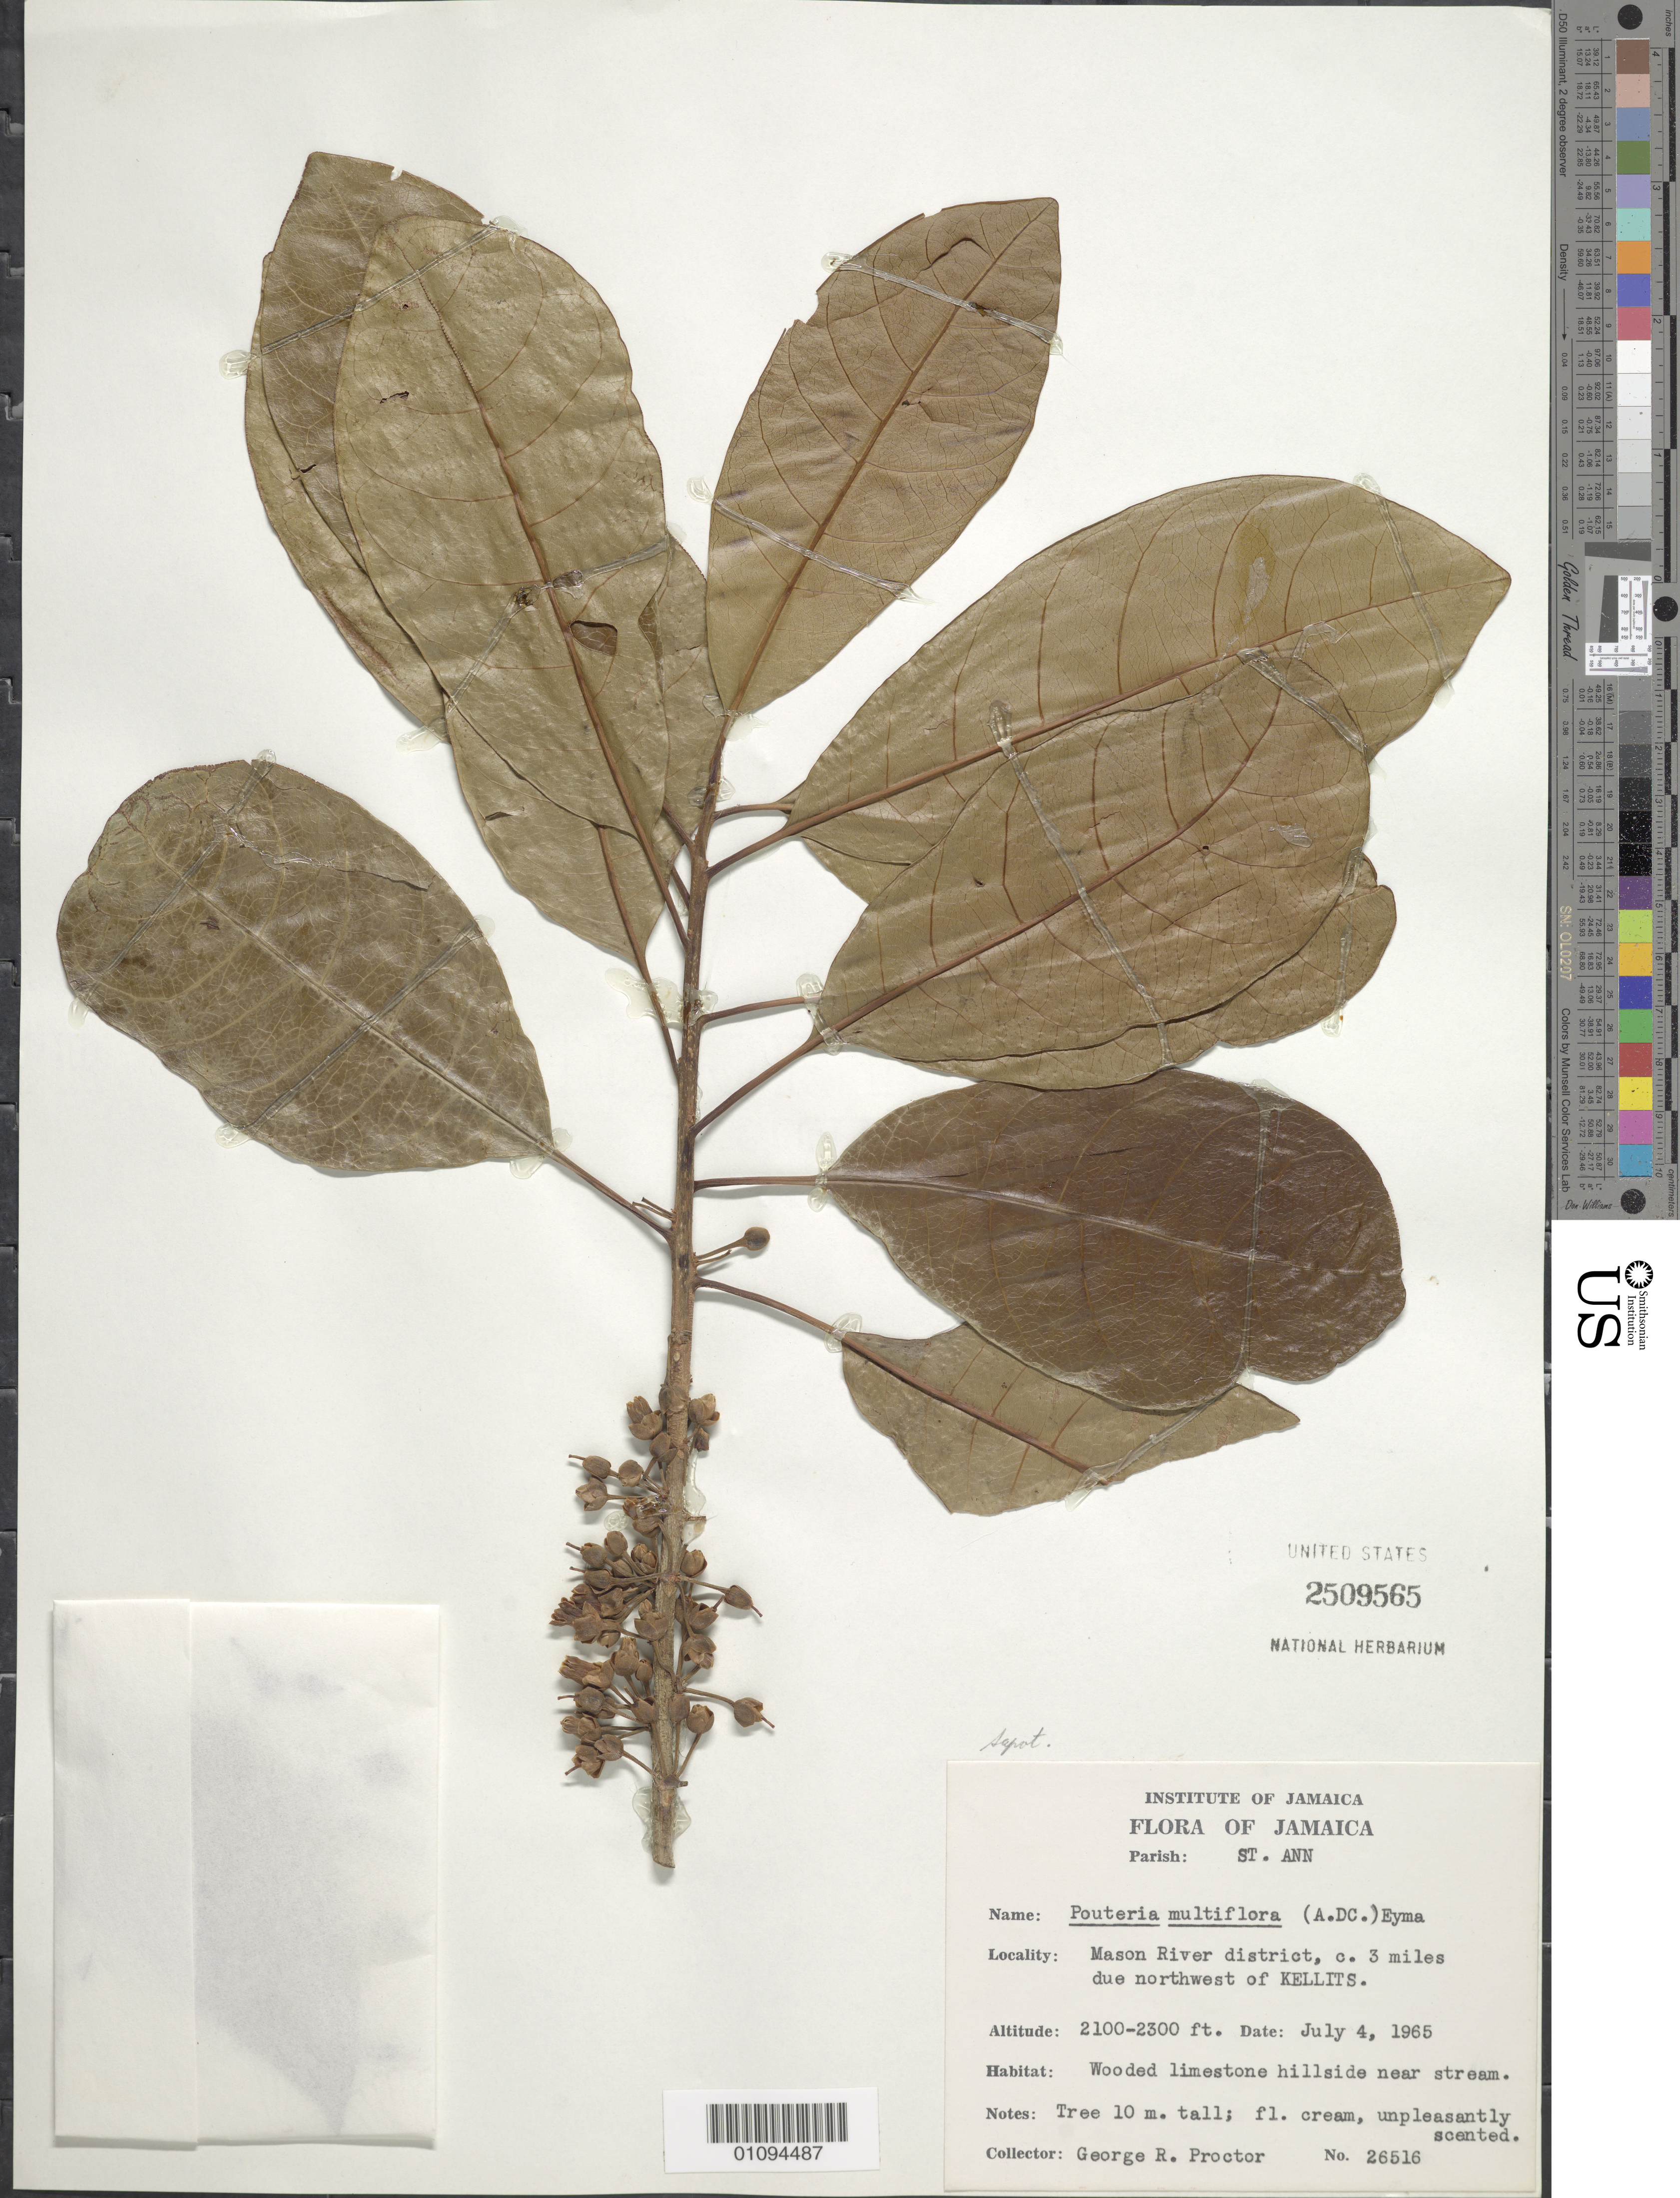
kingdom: Plantae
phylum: Tracheophyta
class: Magnoliopsida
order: Ericales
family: Sapotaceae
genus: Pouteria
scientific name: Pouteria multiflora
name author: (A. DC.) Eyma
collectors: G. R. Proctor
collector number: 26516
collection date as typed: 04 Jul 1965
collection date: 1965-07-04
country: Jamaica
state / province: Saint Ann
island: Jamaica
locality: Mason River district, 3 miles due NW of Kellits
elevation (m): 640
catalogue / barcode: US 2509565